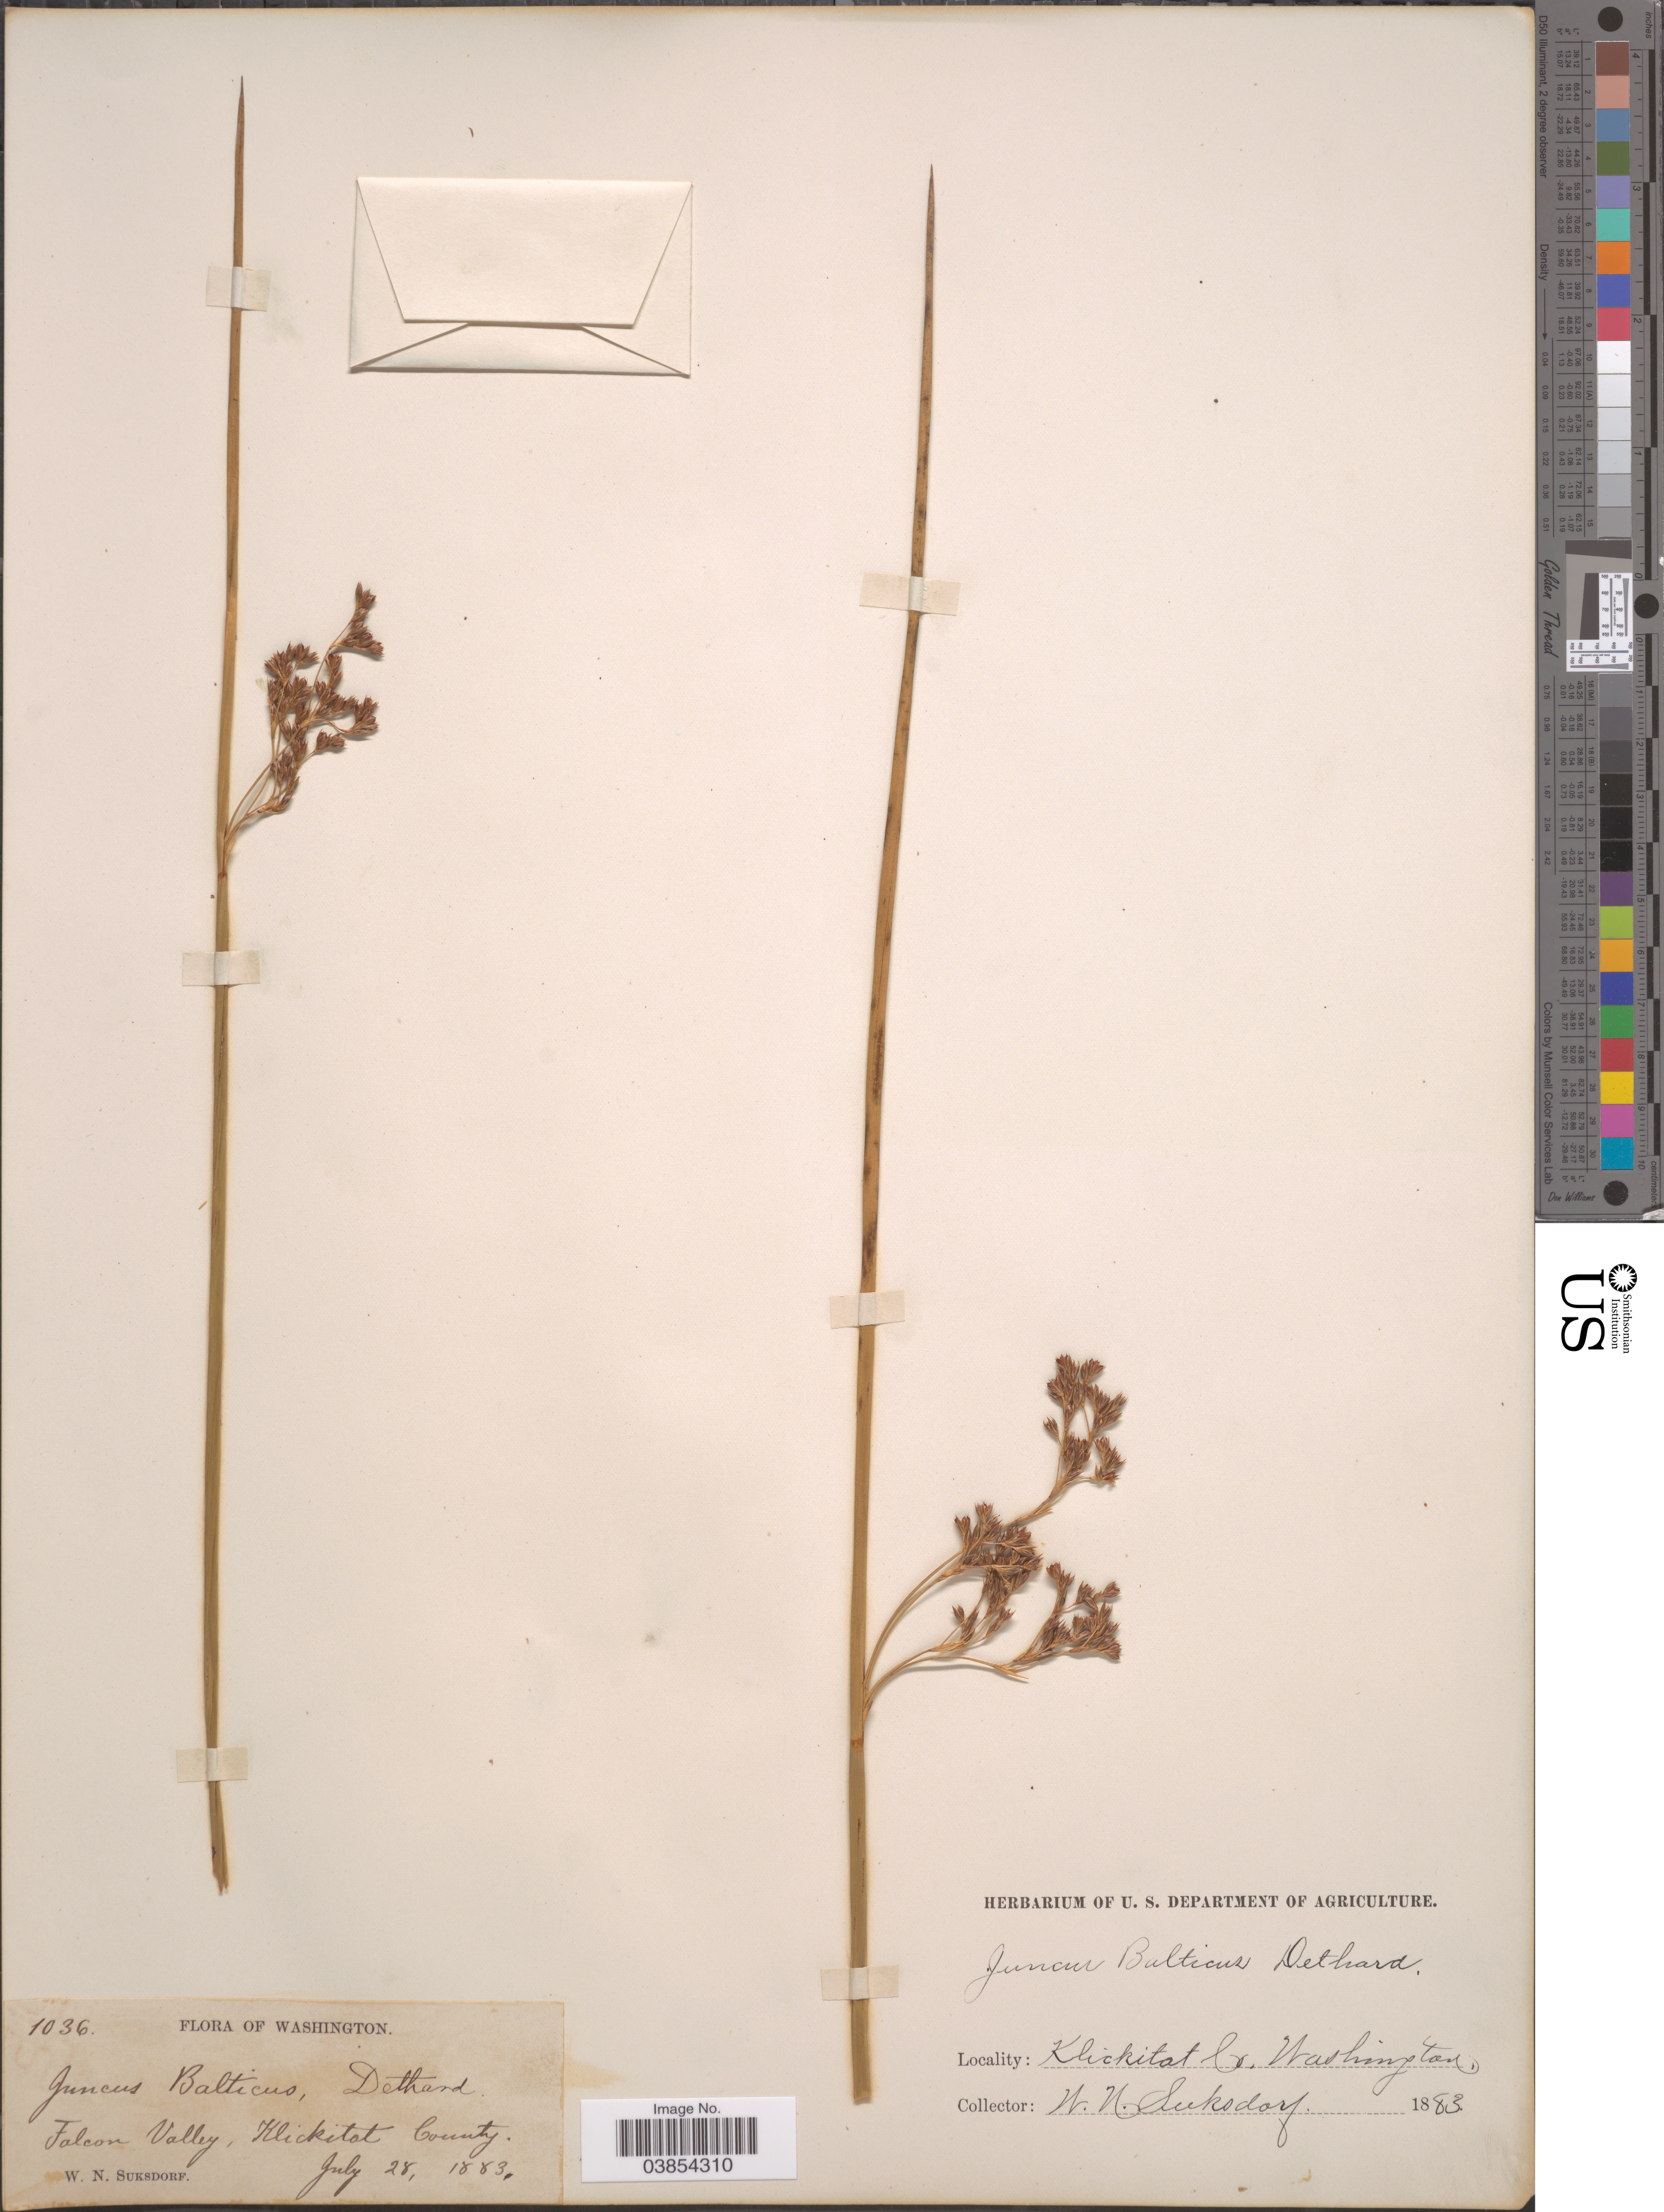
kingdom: Plantae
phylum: Tracheophyta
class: Liliopsida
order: Poales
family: Juncaceae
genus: Juncus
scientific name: Juncus lesueurii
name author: Bol.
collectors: W. N. Suksdorf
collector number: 1036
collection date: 1883-07-28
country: United States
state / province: Washington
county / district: Klickitat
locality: Falcon Valley, Klickitat County.